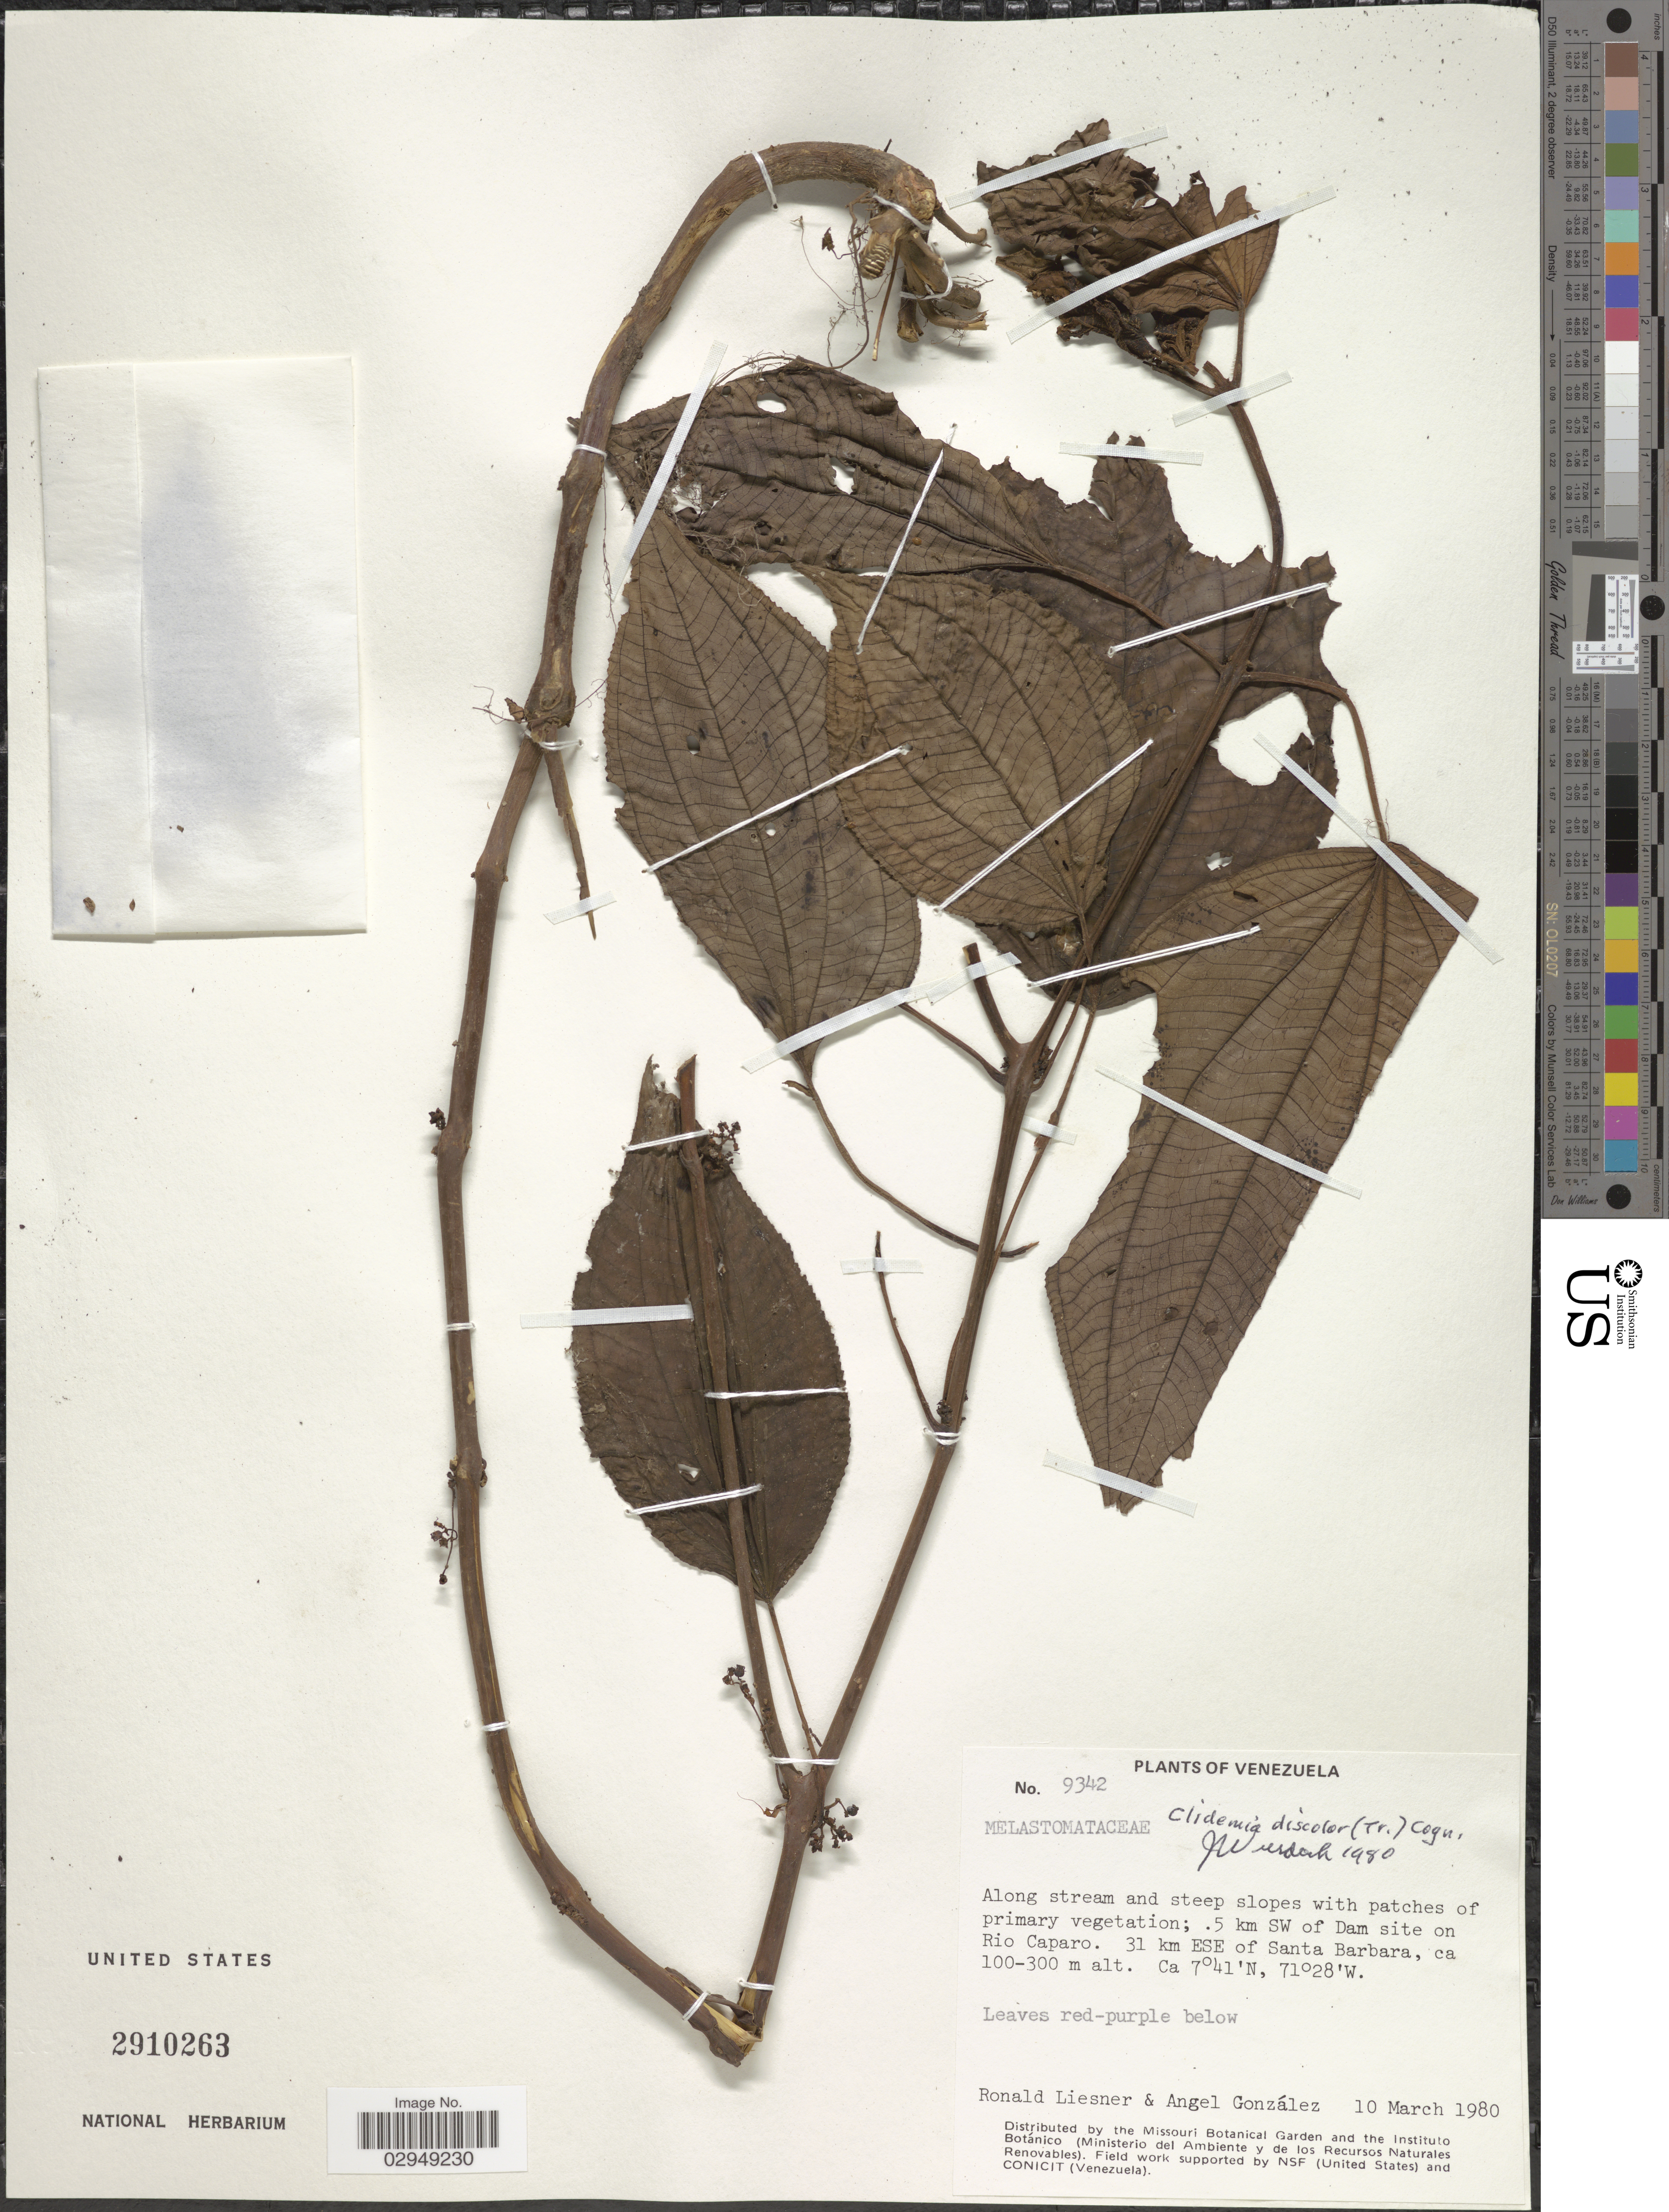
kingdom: Plantae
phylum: Tracheophyta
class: Magnoliopsida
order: Myrtales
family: Melastomataceae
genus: Clidemia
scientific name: Clidemia discolor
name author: (Triana) Cogn.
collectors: R. L. Liesner & A. C. González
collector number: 9342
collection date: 1980-03-10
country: Venezuela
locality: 5 km SW of Dam site on Rio Caparo, 31 km ESE of Santa Barbara.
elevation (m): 100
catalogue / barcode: US 2910263